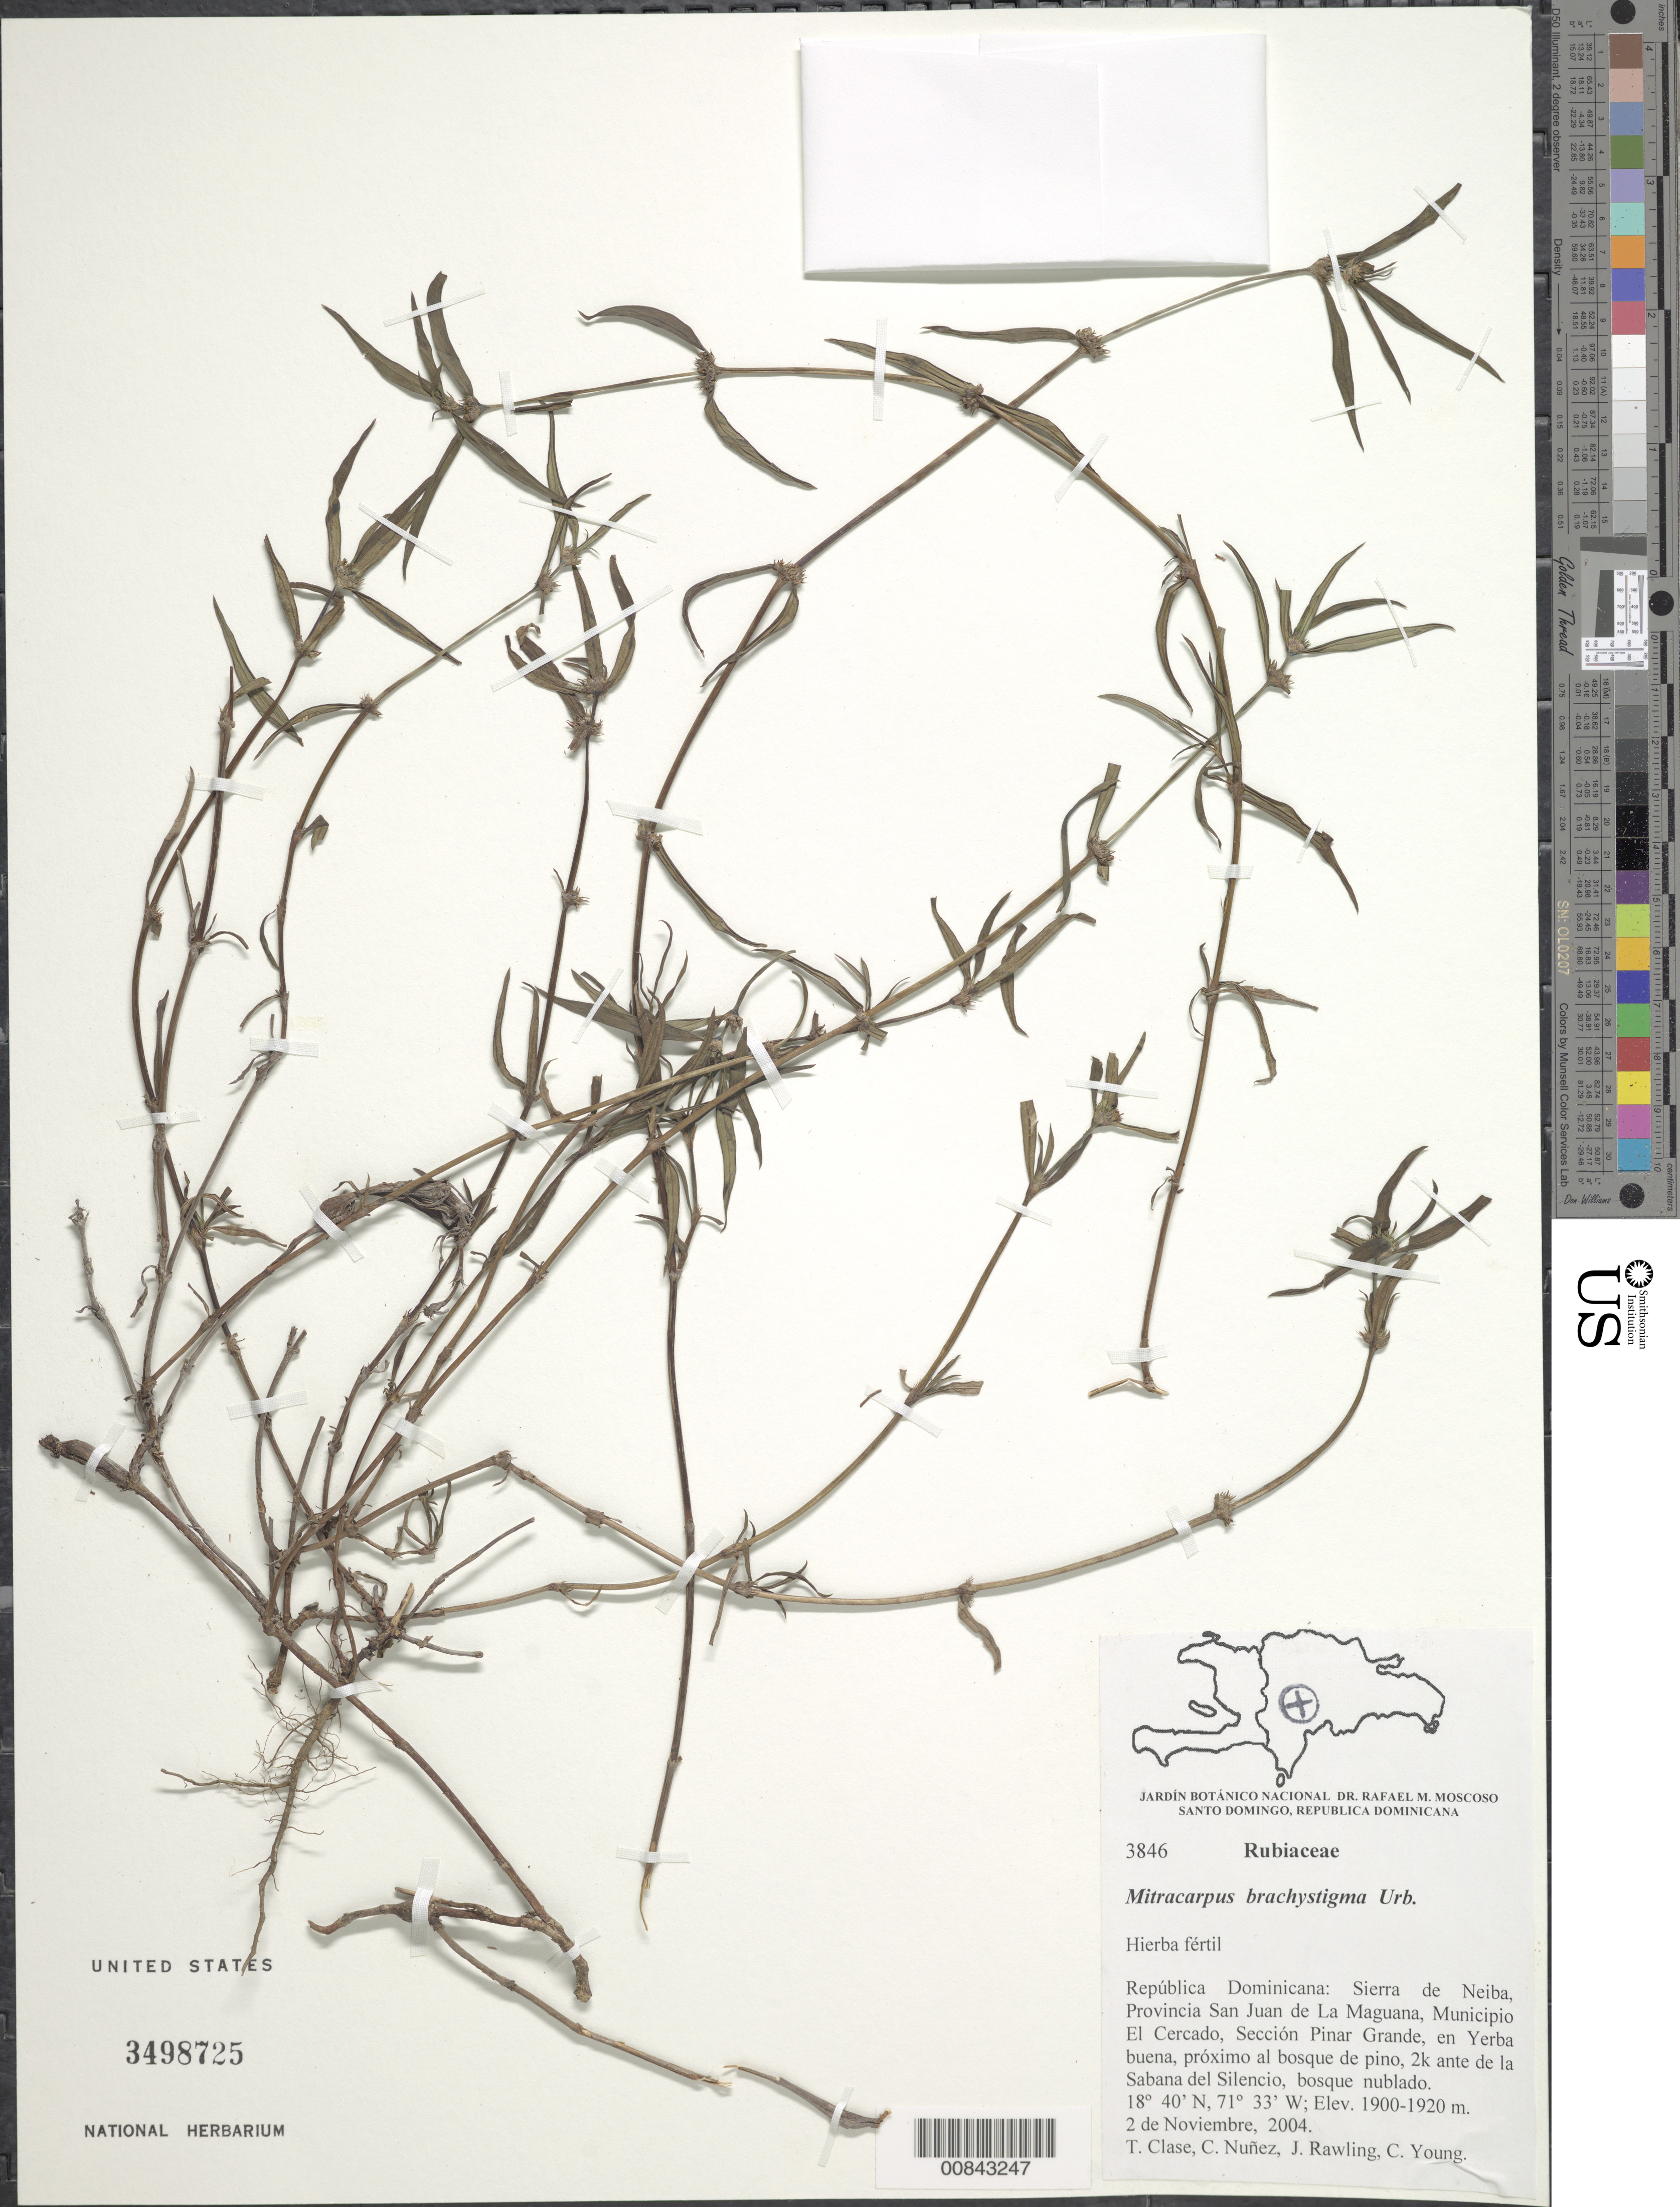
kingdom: Plantae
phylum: Tracheophyta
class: Magnoliopsida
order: Gentianales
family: Rubiaceae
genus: Mitracarpus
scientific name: Mitracarpus brachystigma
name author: Urb.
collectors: T. Clase, C. Nunez, J. Rawling & C. Young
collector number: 3846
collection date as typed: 02 Nov 2004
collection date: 2004-11-02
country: Dominican Republic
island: Hispaniola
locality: Sierra de Neiba, Prov. San Juan de La Maguana, Mun. El Cercado, Sección Pinar Grande Paraje La Navaja (Yerba buena), próximo al pinar 2k, ante de la Sabana del Silencio.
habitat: Bosque nublado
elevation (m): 1900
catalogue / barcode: US 3498725